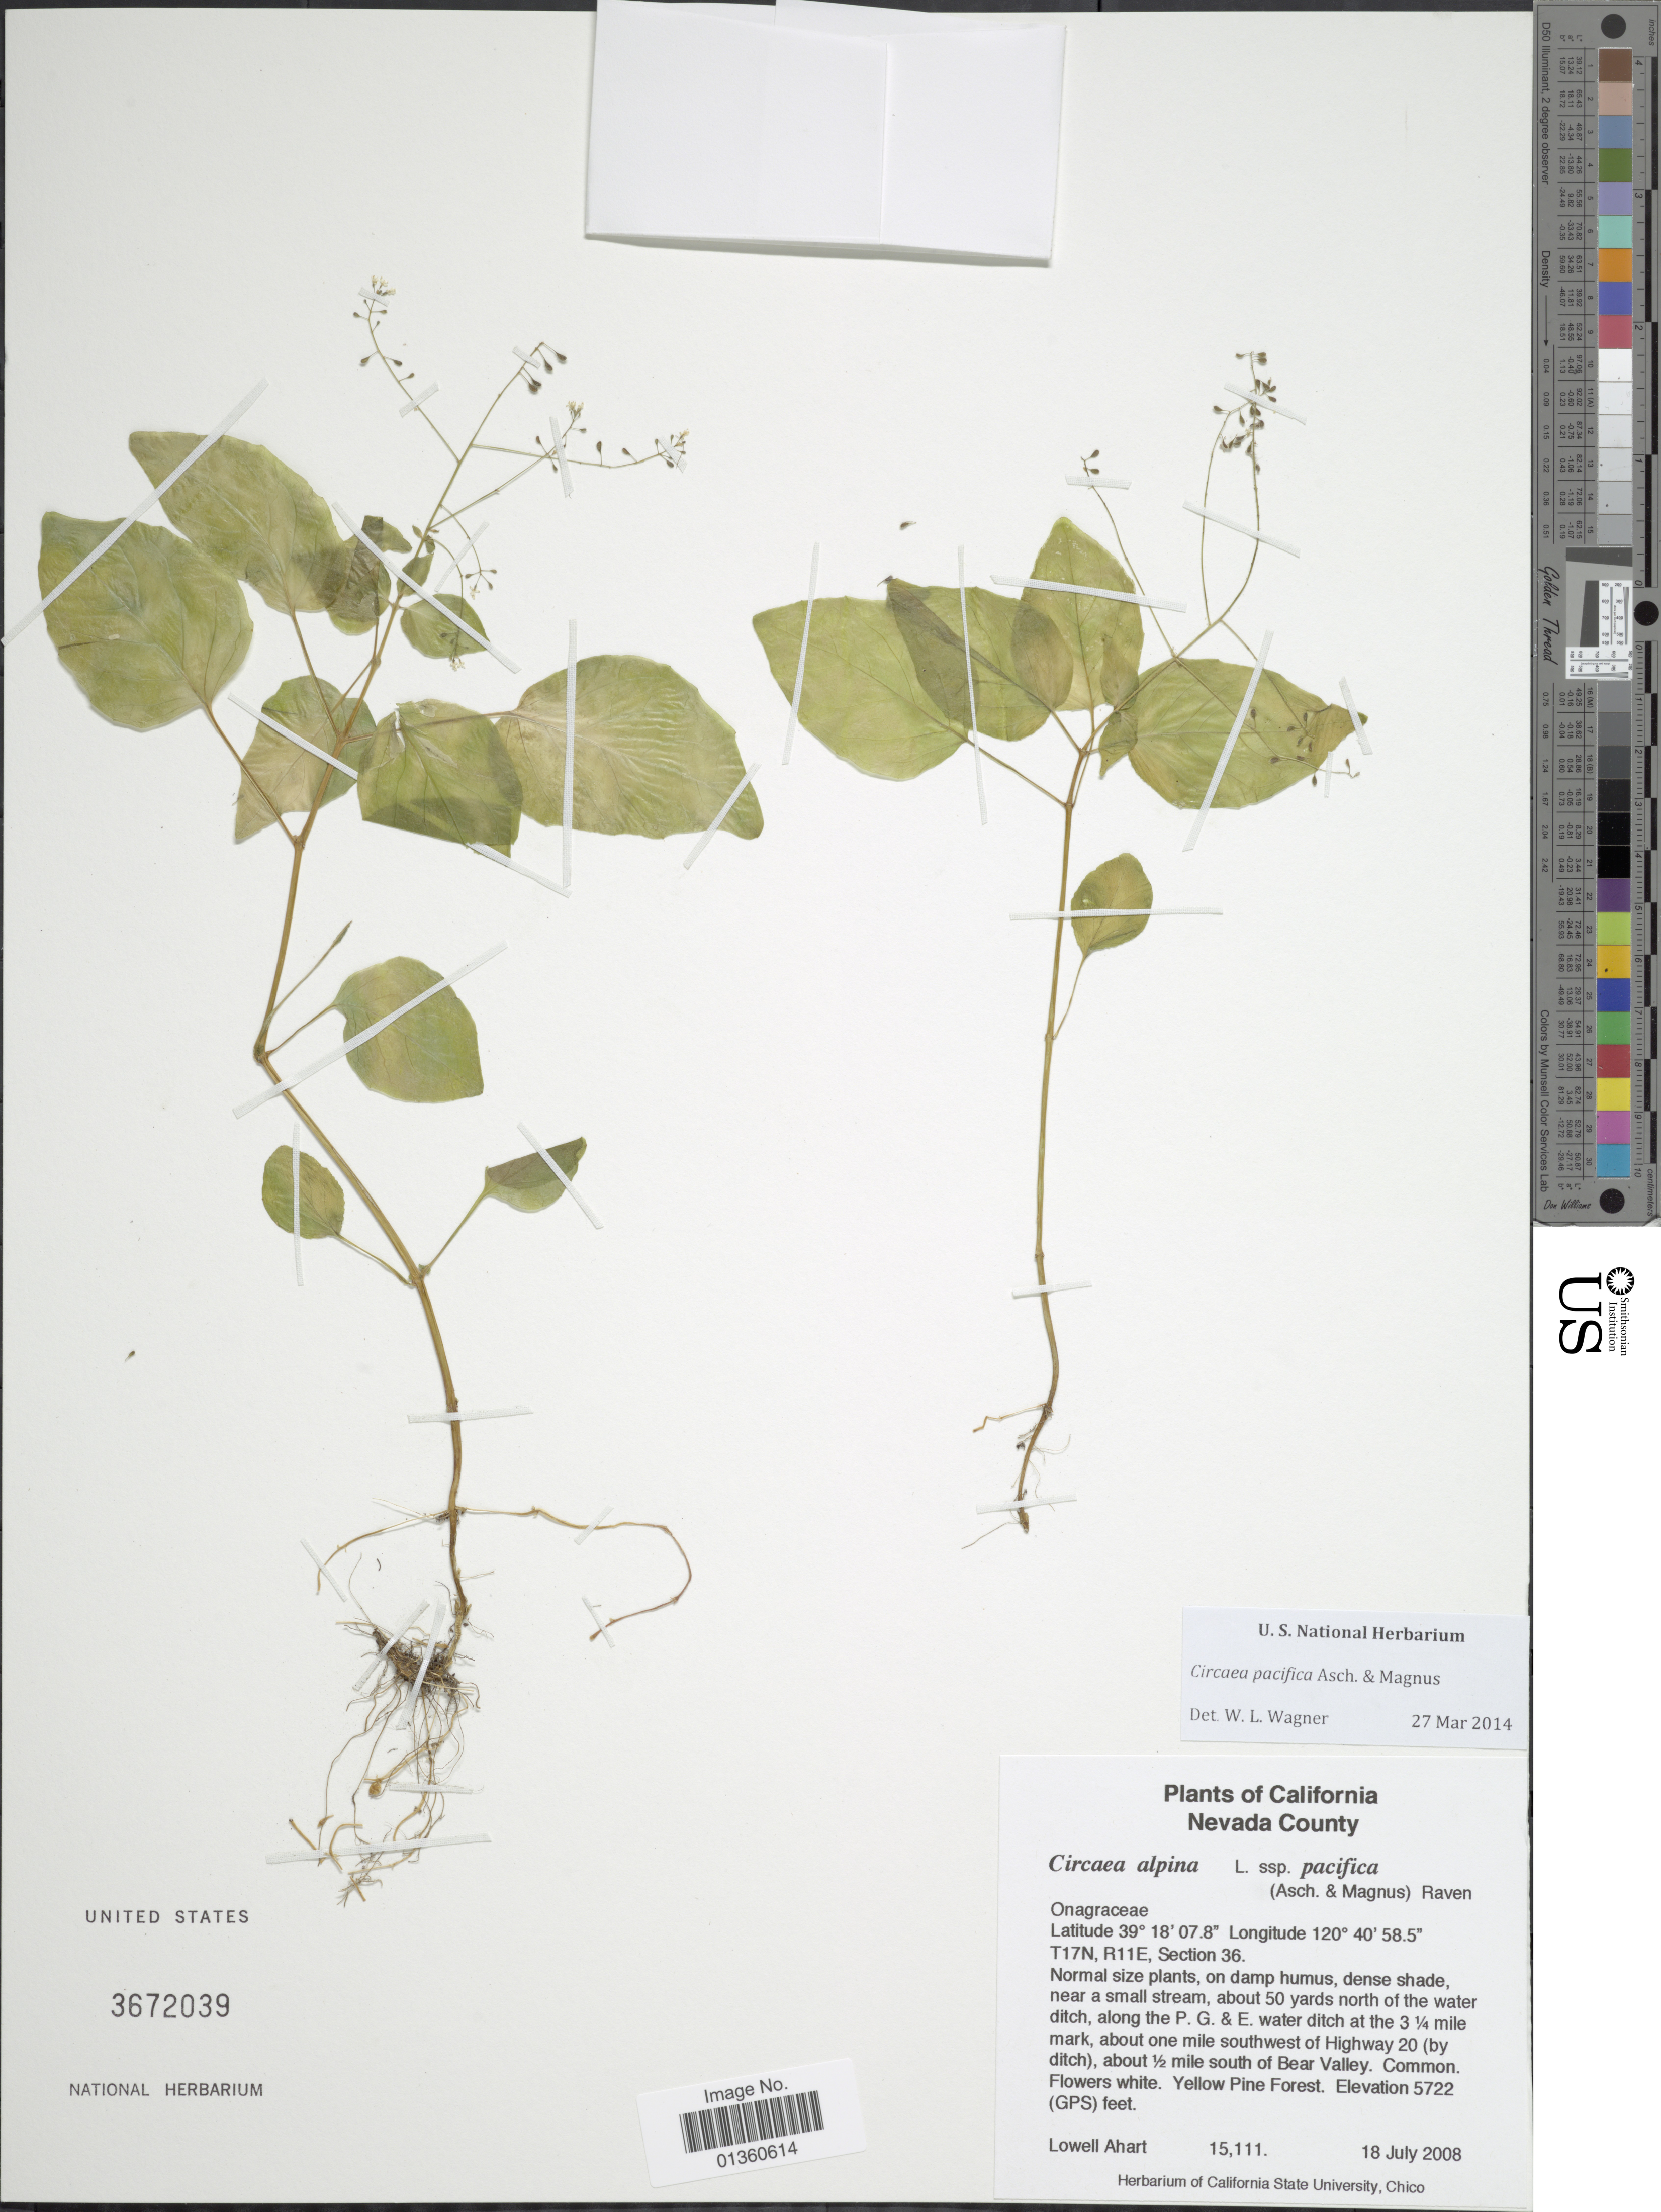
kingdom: Plantae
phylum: Tracheophyta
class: Magnoliopsida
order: Myrtales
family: Onagraceae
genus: Circaea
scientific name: Circaea pacifica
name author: Asch. & Magnus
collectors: L. Ahart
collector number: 15111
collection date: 2008-07-18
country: United States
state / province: California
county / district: Nevada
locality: Nevada County, near a small stream, about 50 yards North of the water ditch, along the P.G. & E. water ditch 3¼ mile mark, about one mile southwest of Highway20 (by ditch), about ½ mile south of Bear Valley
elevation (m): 1744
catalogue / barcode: US 3672039